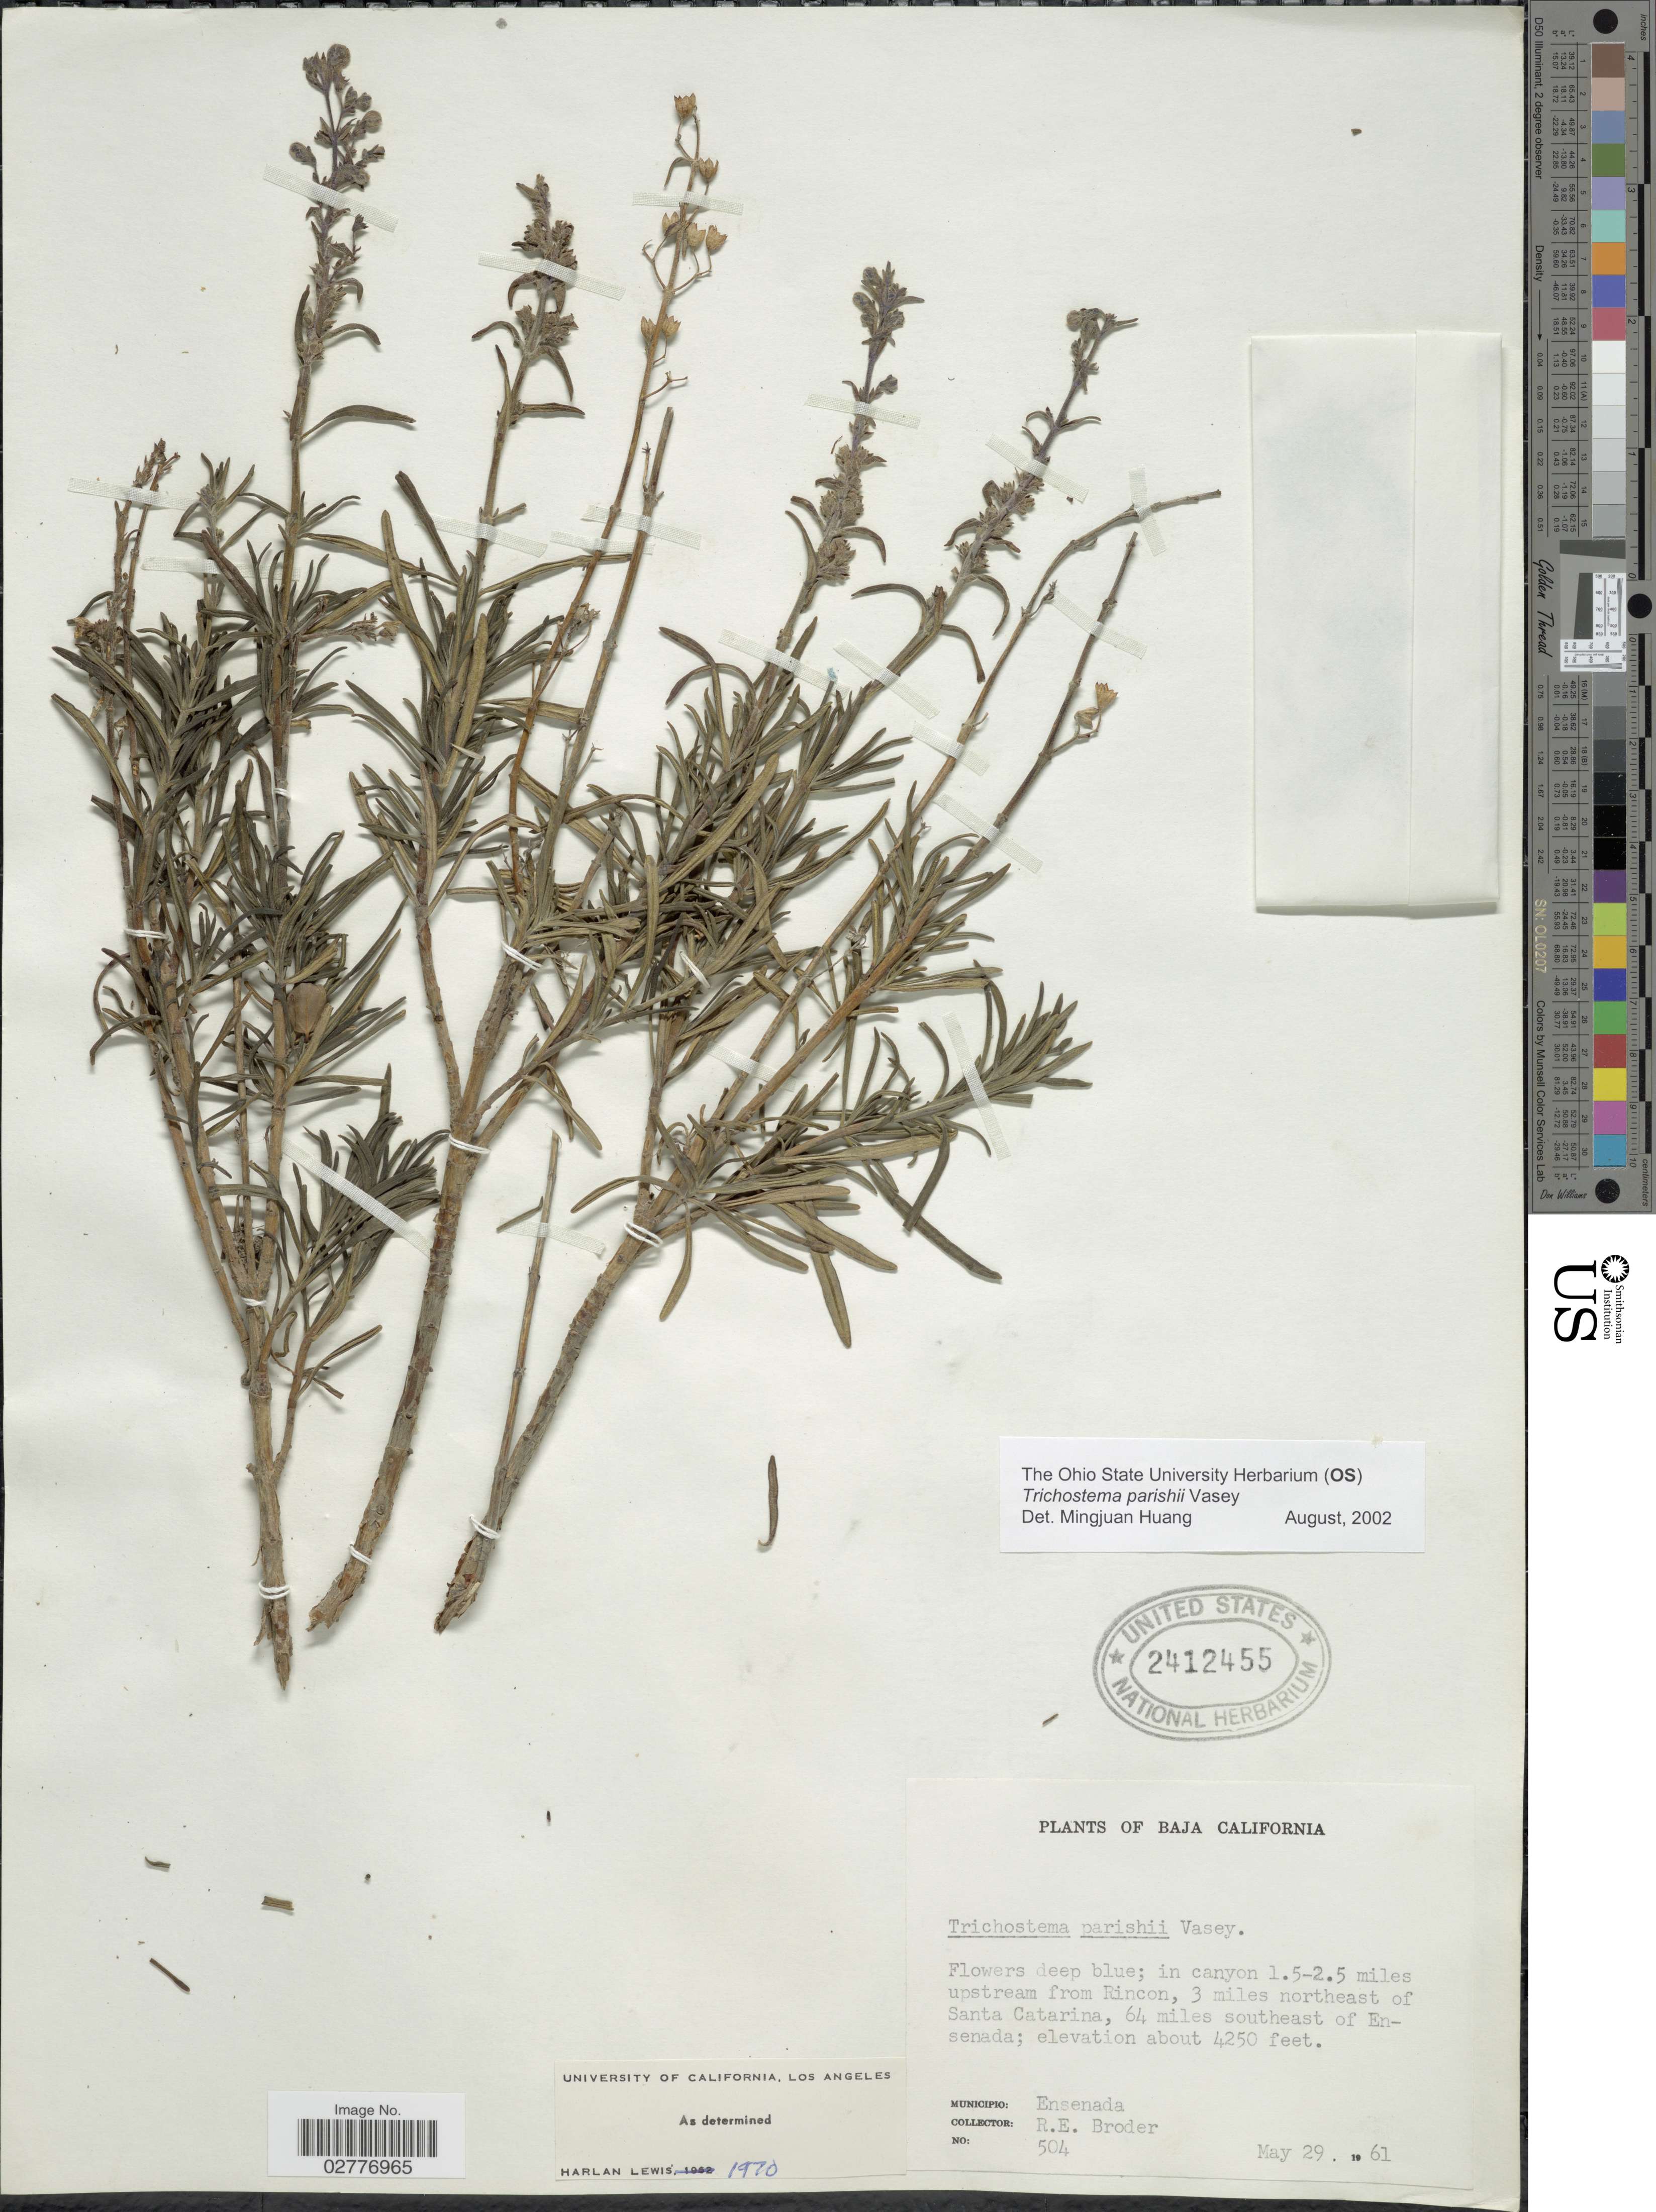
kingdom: Plantae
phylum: Tracheophyta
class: Magnoliopsida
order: Lamiales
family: Lamiaceae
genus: Trichostema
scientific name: Trichostema parishii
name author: Vasey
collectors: R. Broder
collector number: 504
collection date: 1961-05-29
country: Mexico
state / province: Baja California Norte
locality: In canyon 1.5-2.5 miles upstream from Rincon, 3 miles northeast of Santa Catarina, 64 miles southeast of Ensenada. Municipio: Ensenada.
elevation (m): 1295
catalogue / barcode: US 2412455